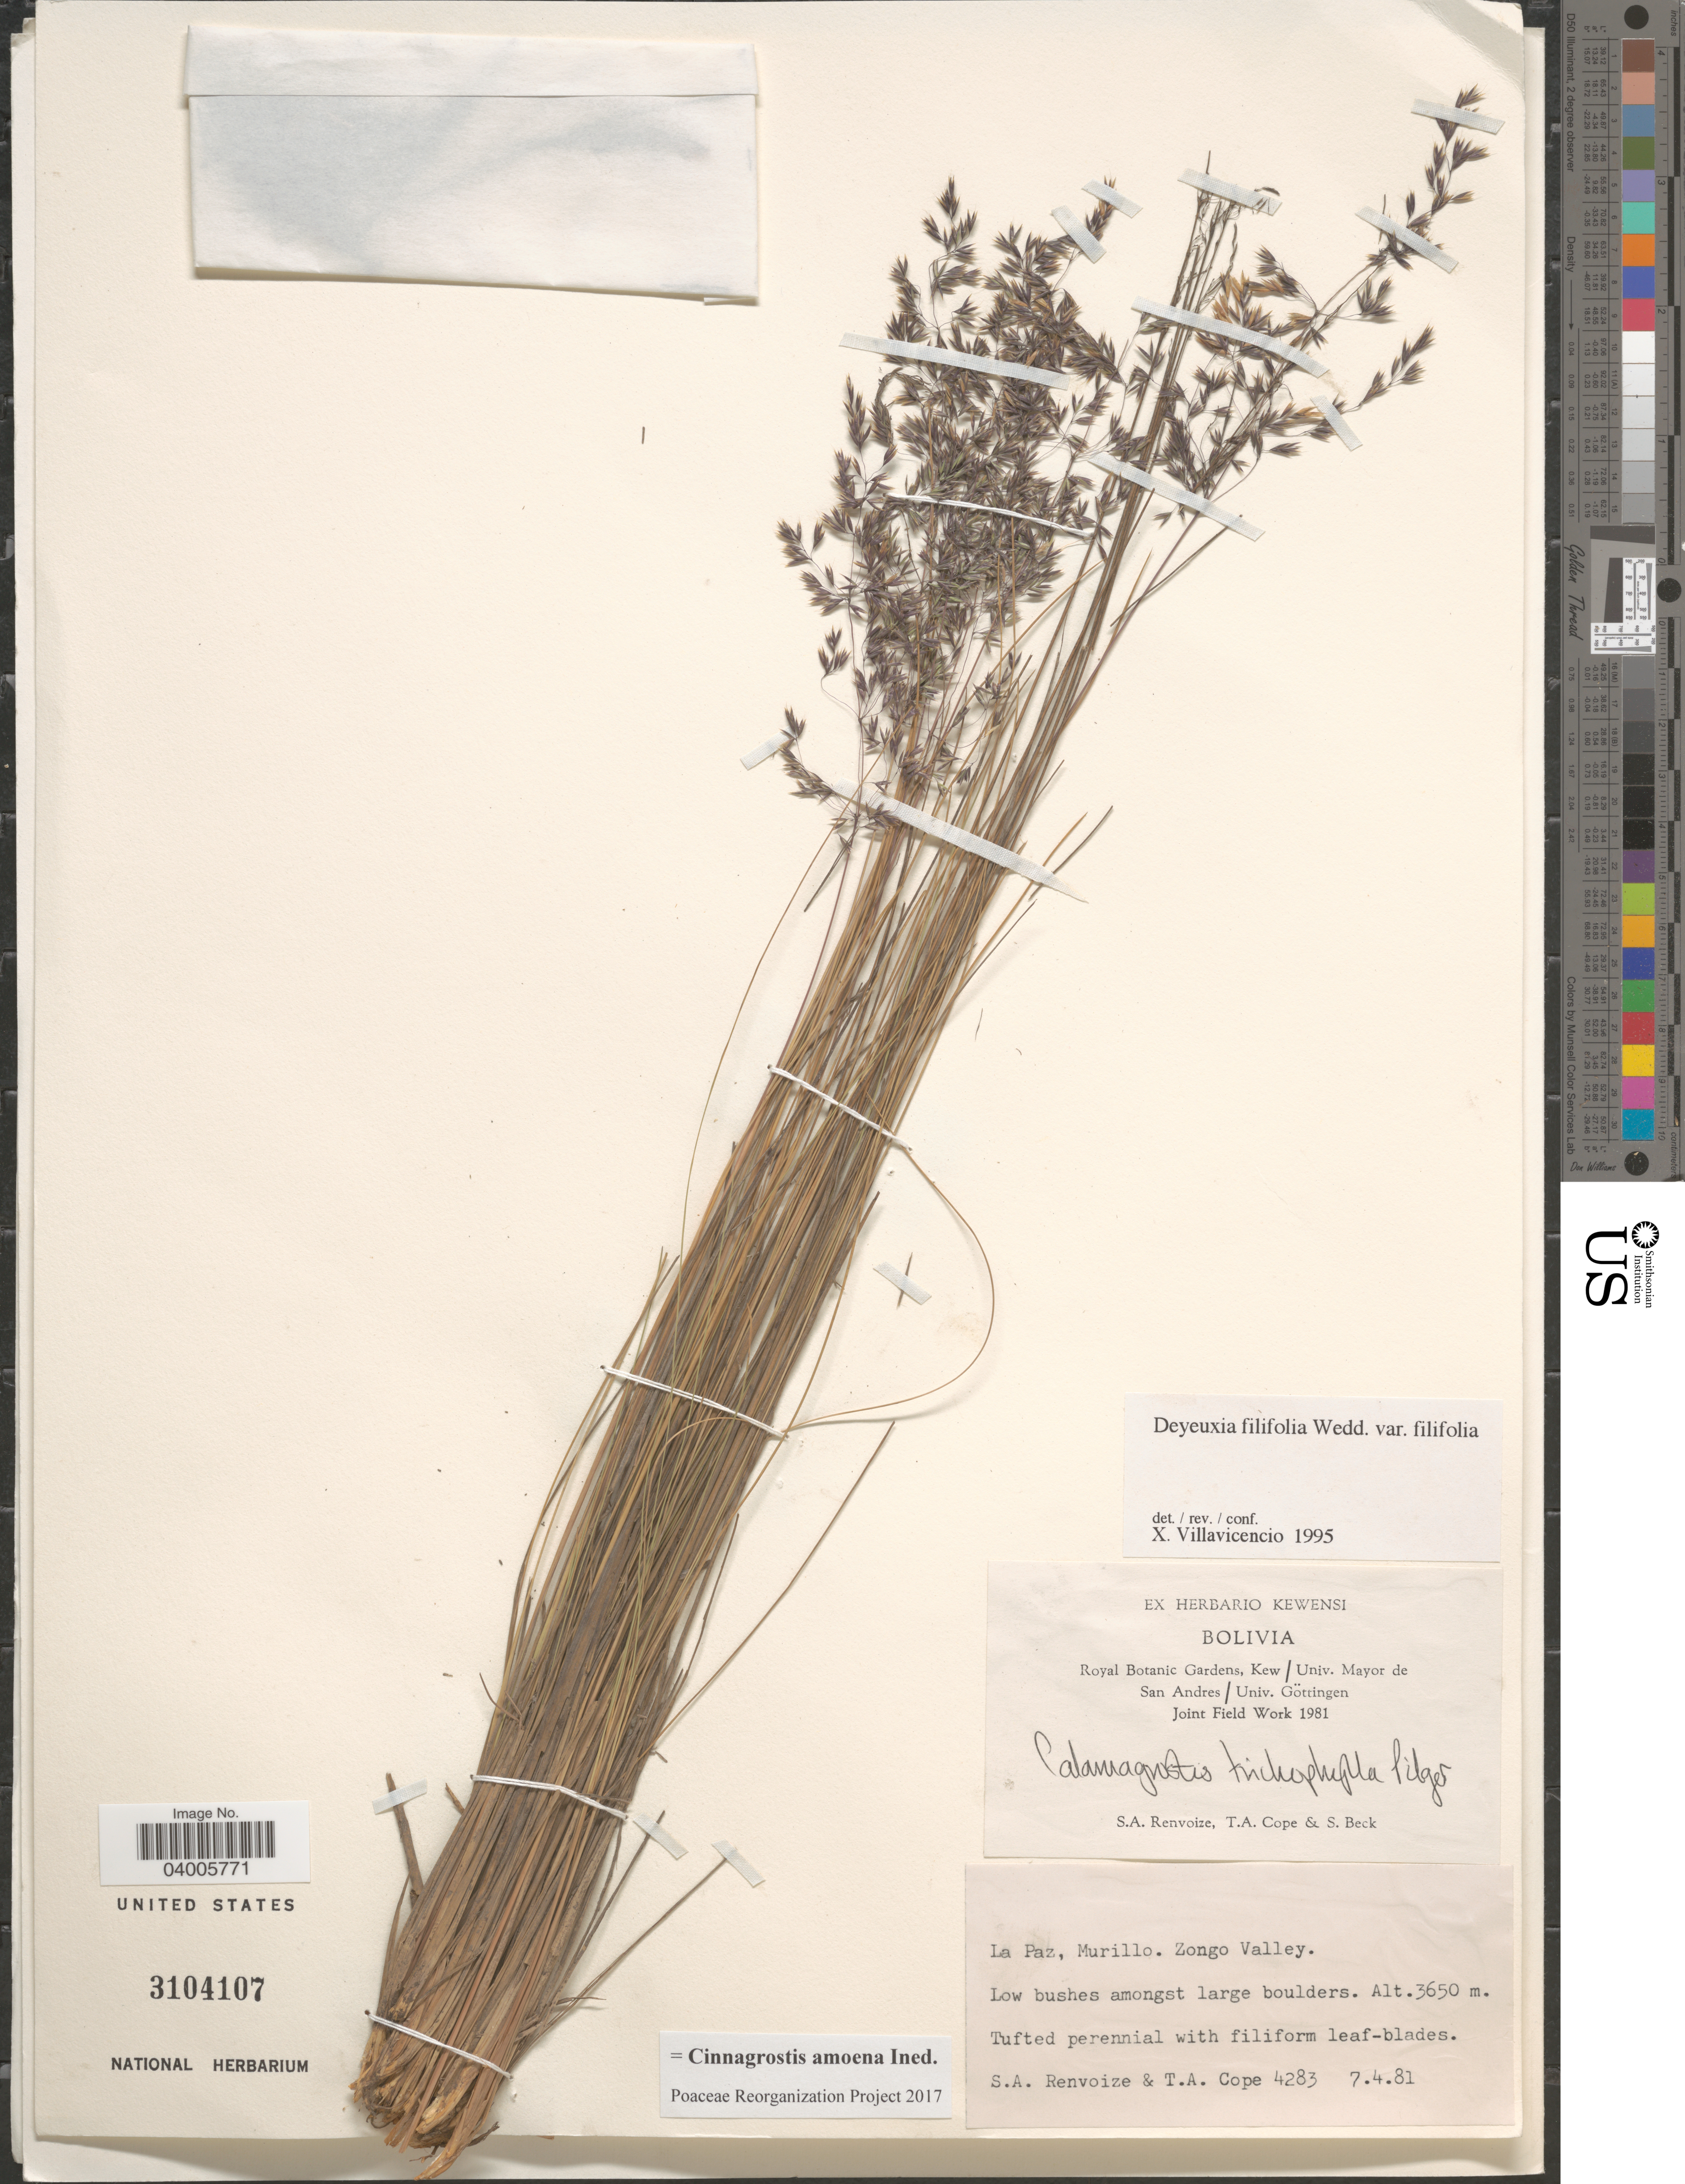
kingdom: Plantae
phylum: Tracheophyta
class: Liliopsida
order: Poales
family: Poaceae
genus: Cinnagrostis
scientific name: Cinnagrostis filifolia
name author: (Wedd.) P.M. Peterson et al.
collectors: S. A. Renvoize, T. A. Cope & S. G. Beck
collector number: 4283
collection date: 1981-04-07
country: Bolivia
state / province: La Paz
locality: Murillo. Zongo Valley.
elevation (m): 3650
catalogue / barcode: US 3104107